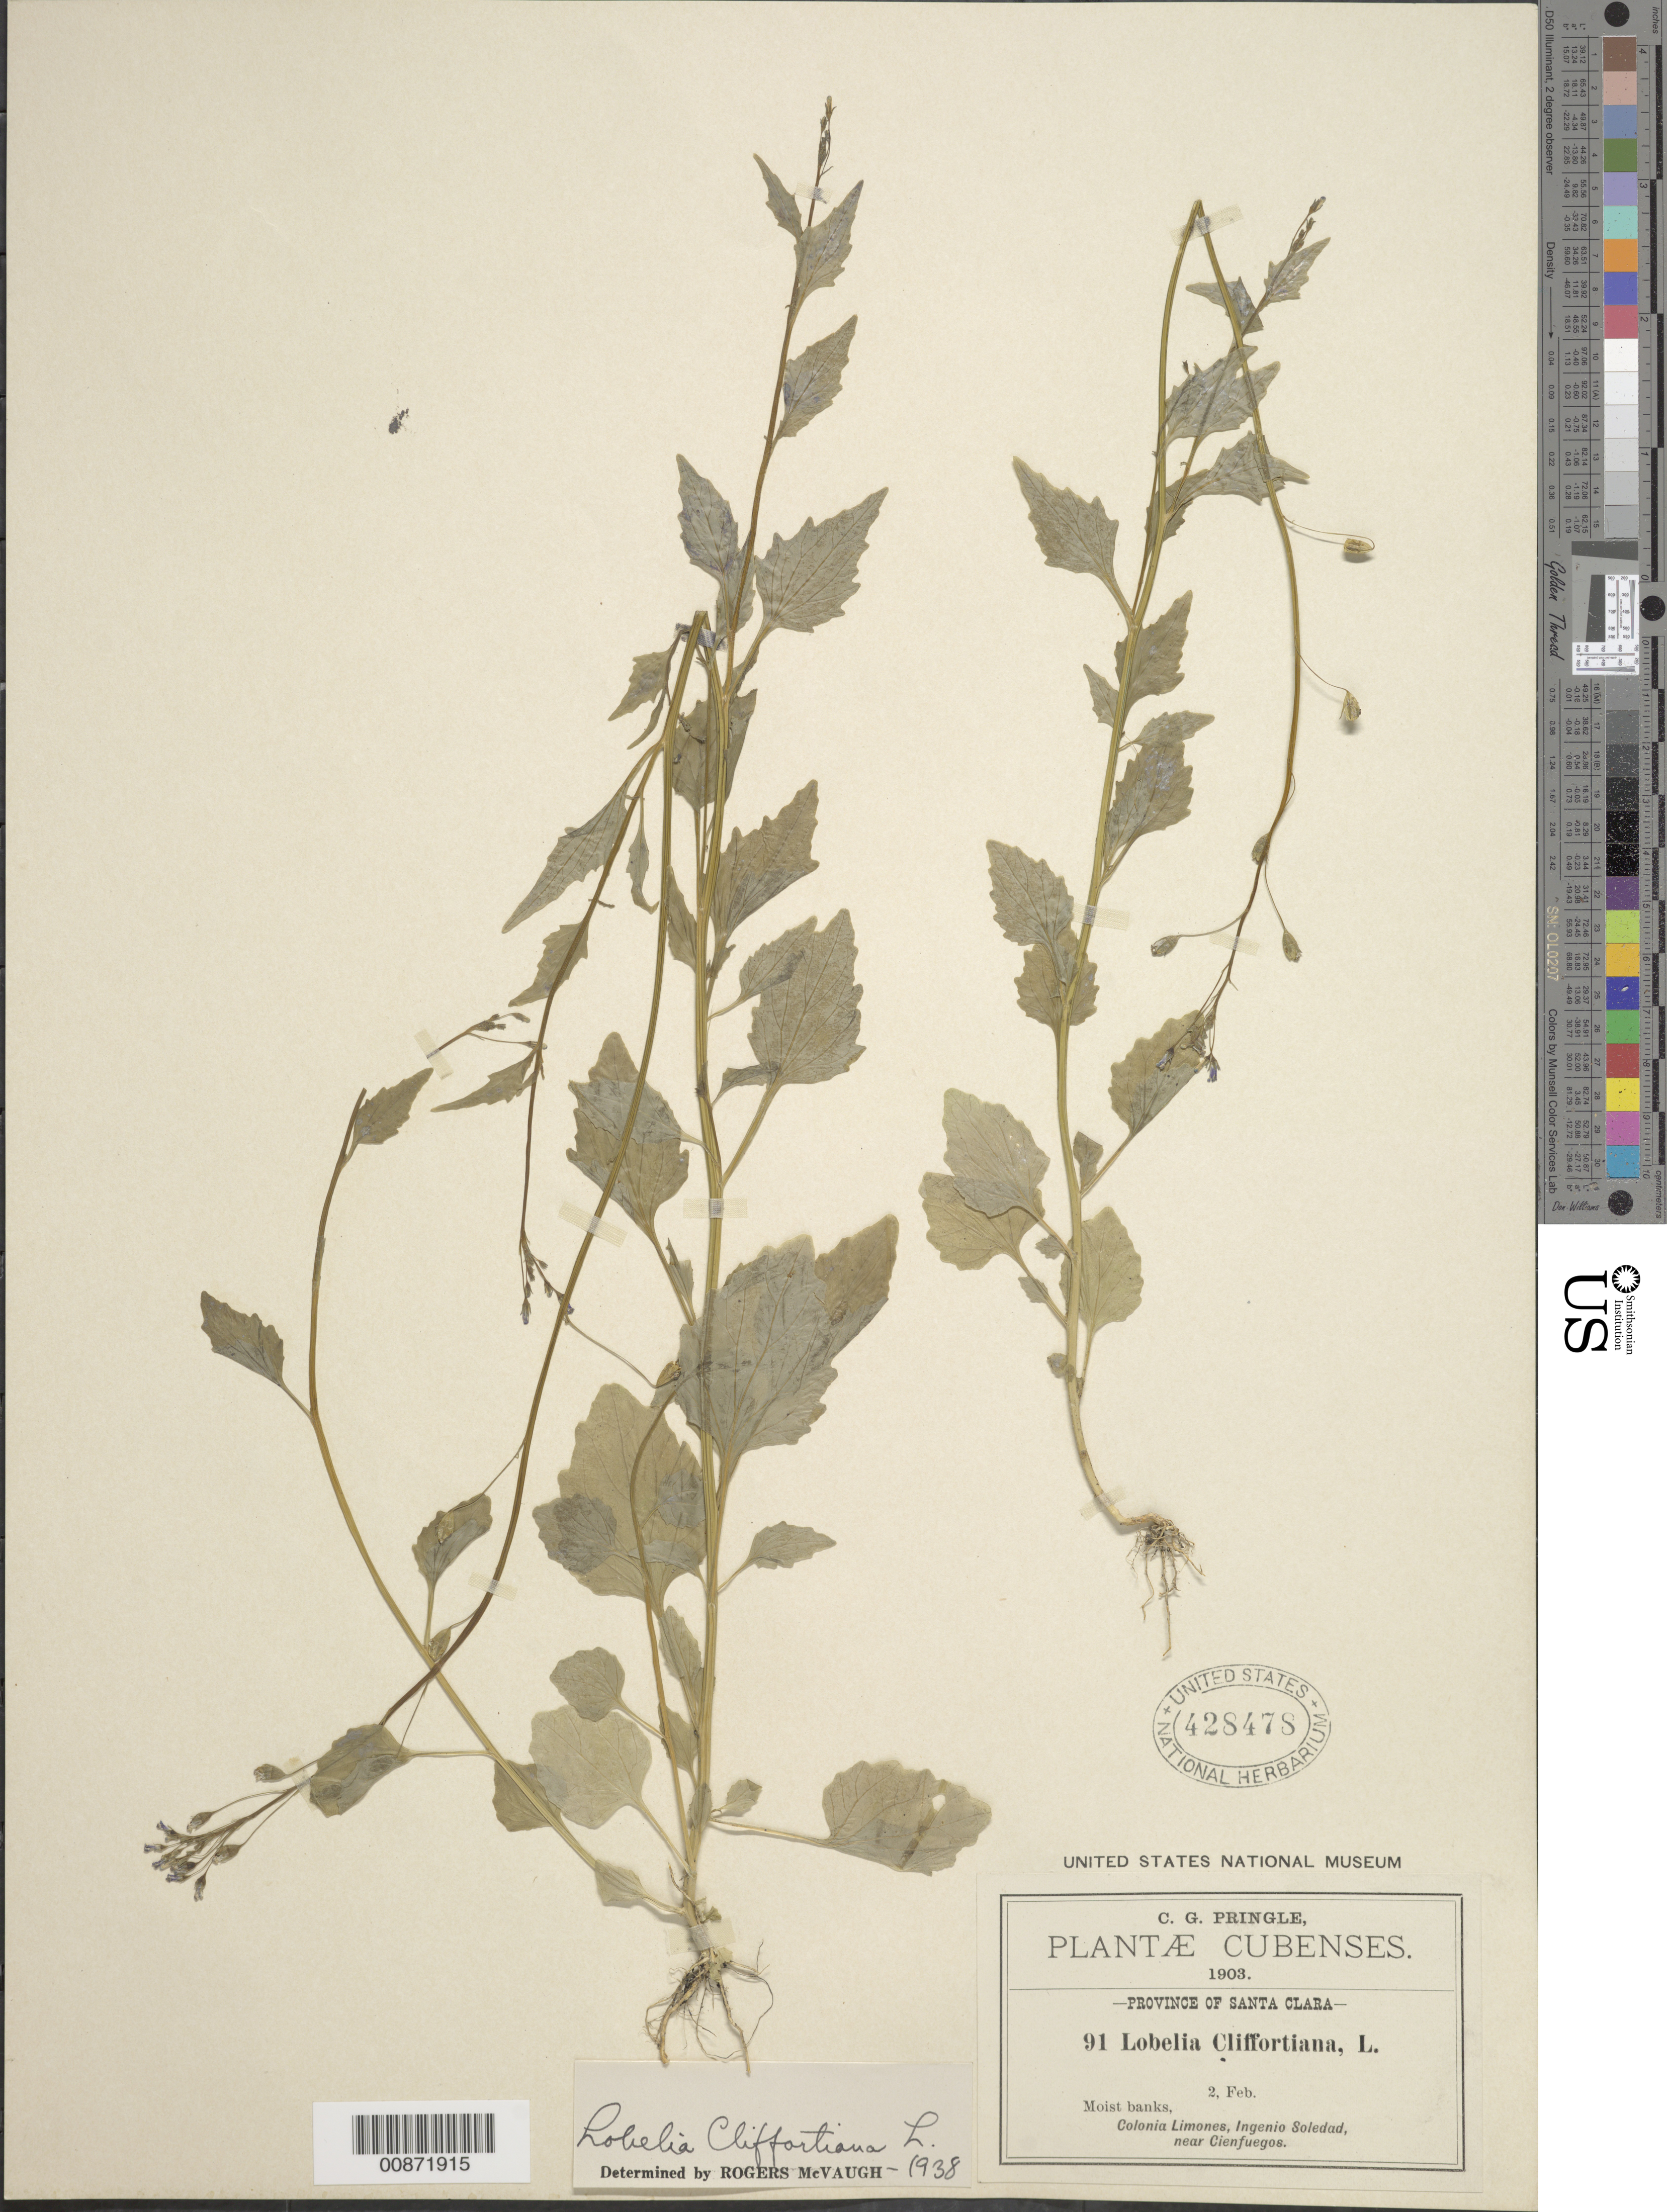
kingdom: Plantae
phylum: Tracheophyta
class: Magnoliopsida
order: Asterales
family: Campanulaceae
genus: Lobelia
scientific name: Lobelia cliffortiana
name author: L.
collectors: C. G. Pringle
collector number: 91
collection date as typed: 02 Feb 1903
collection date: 1903-02-02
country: Cuba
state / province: Las Villas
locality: Colonia Limones, Ingenio Soledad, near Cienfuegos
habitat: Moist banks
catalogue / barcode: US 428478